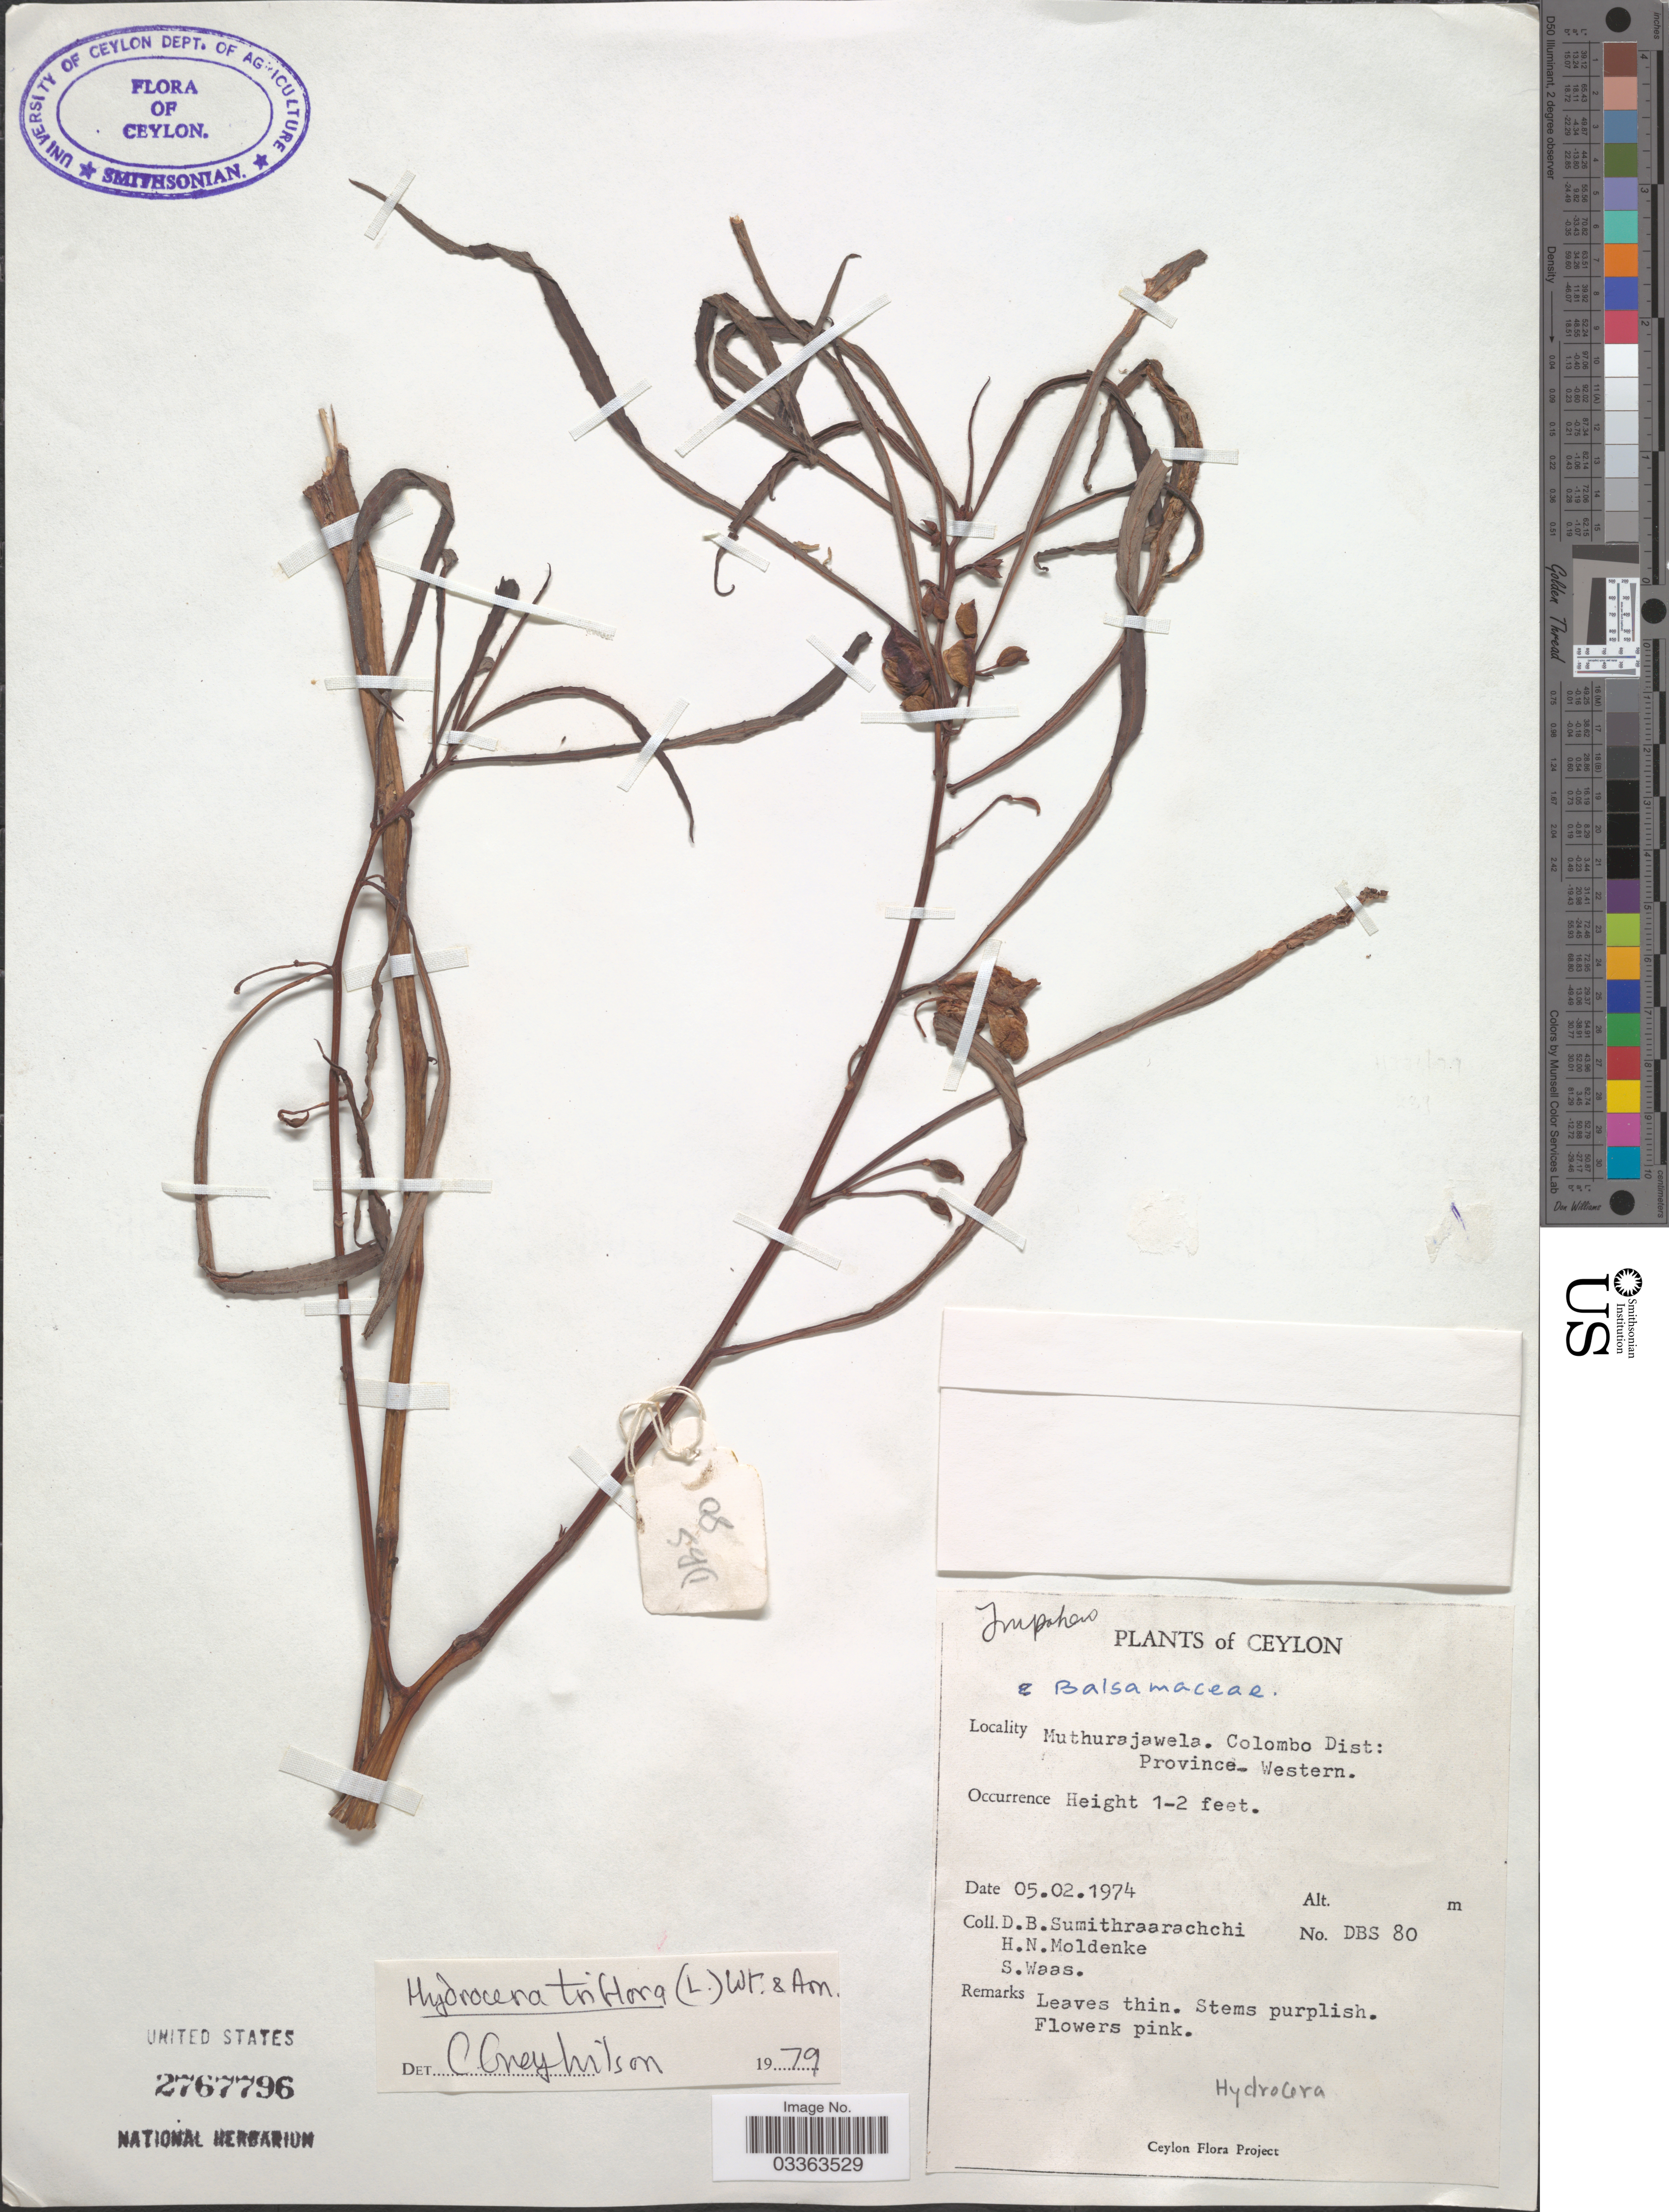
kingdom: Plantae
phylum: Tracheophyta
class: Magnoliopsida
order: Ericales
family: Balsaminaceae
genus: Hydrocera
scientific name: Hydrocera triflora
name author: (L.) Wight & Arn.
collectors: D. B. Sumithraarachchi, H. N. Moldenke & S. Waas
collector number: DBS80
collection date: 1974-02-05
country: Sri Lanka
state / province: Western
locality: Ceylon, Muthurajawela. Colombo Dist: Province - Western.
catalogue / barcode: US 2767796